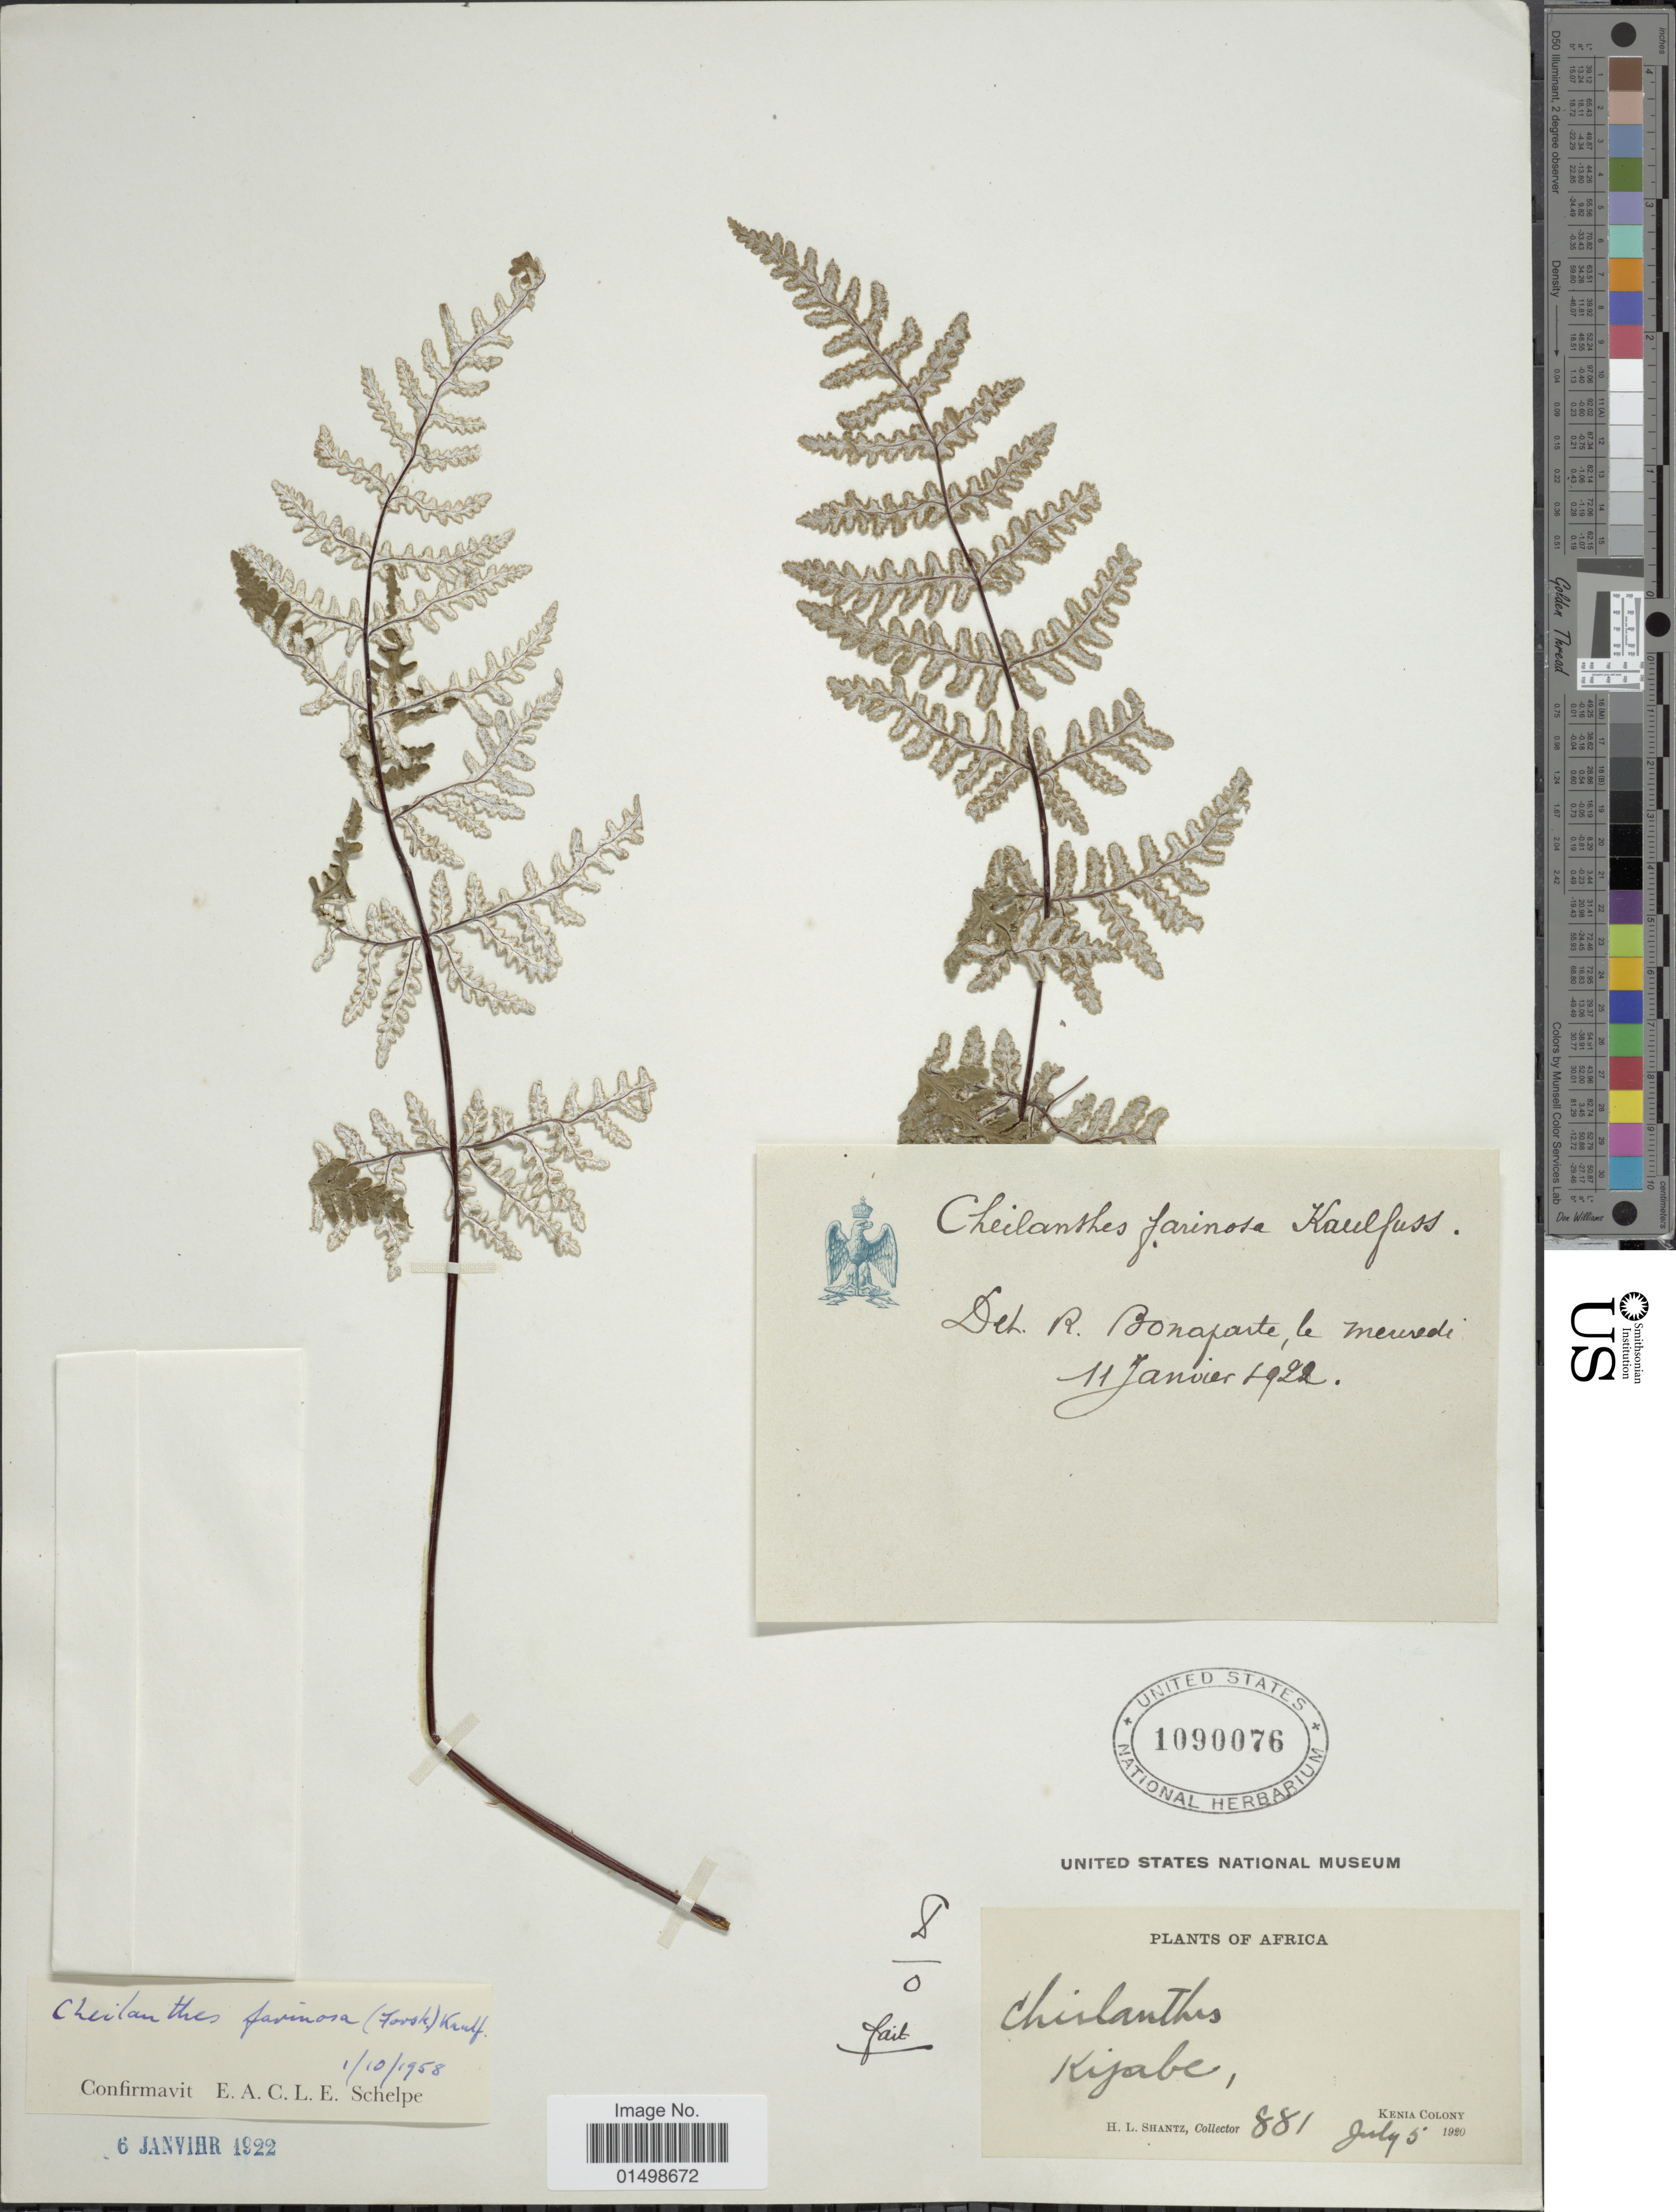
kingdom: Plantae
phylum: Tracheophyta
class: Polypodiopsida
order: Polypodiales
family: Pteridaceae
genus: Aleuritopteris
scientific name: Aleuritopteris farinosa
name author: (Forssk.) Fée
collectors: H. Shantz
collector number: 881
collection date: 1920-07-05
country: Kenya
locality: Kijabe.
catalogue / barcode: US 1090076